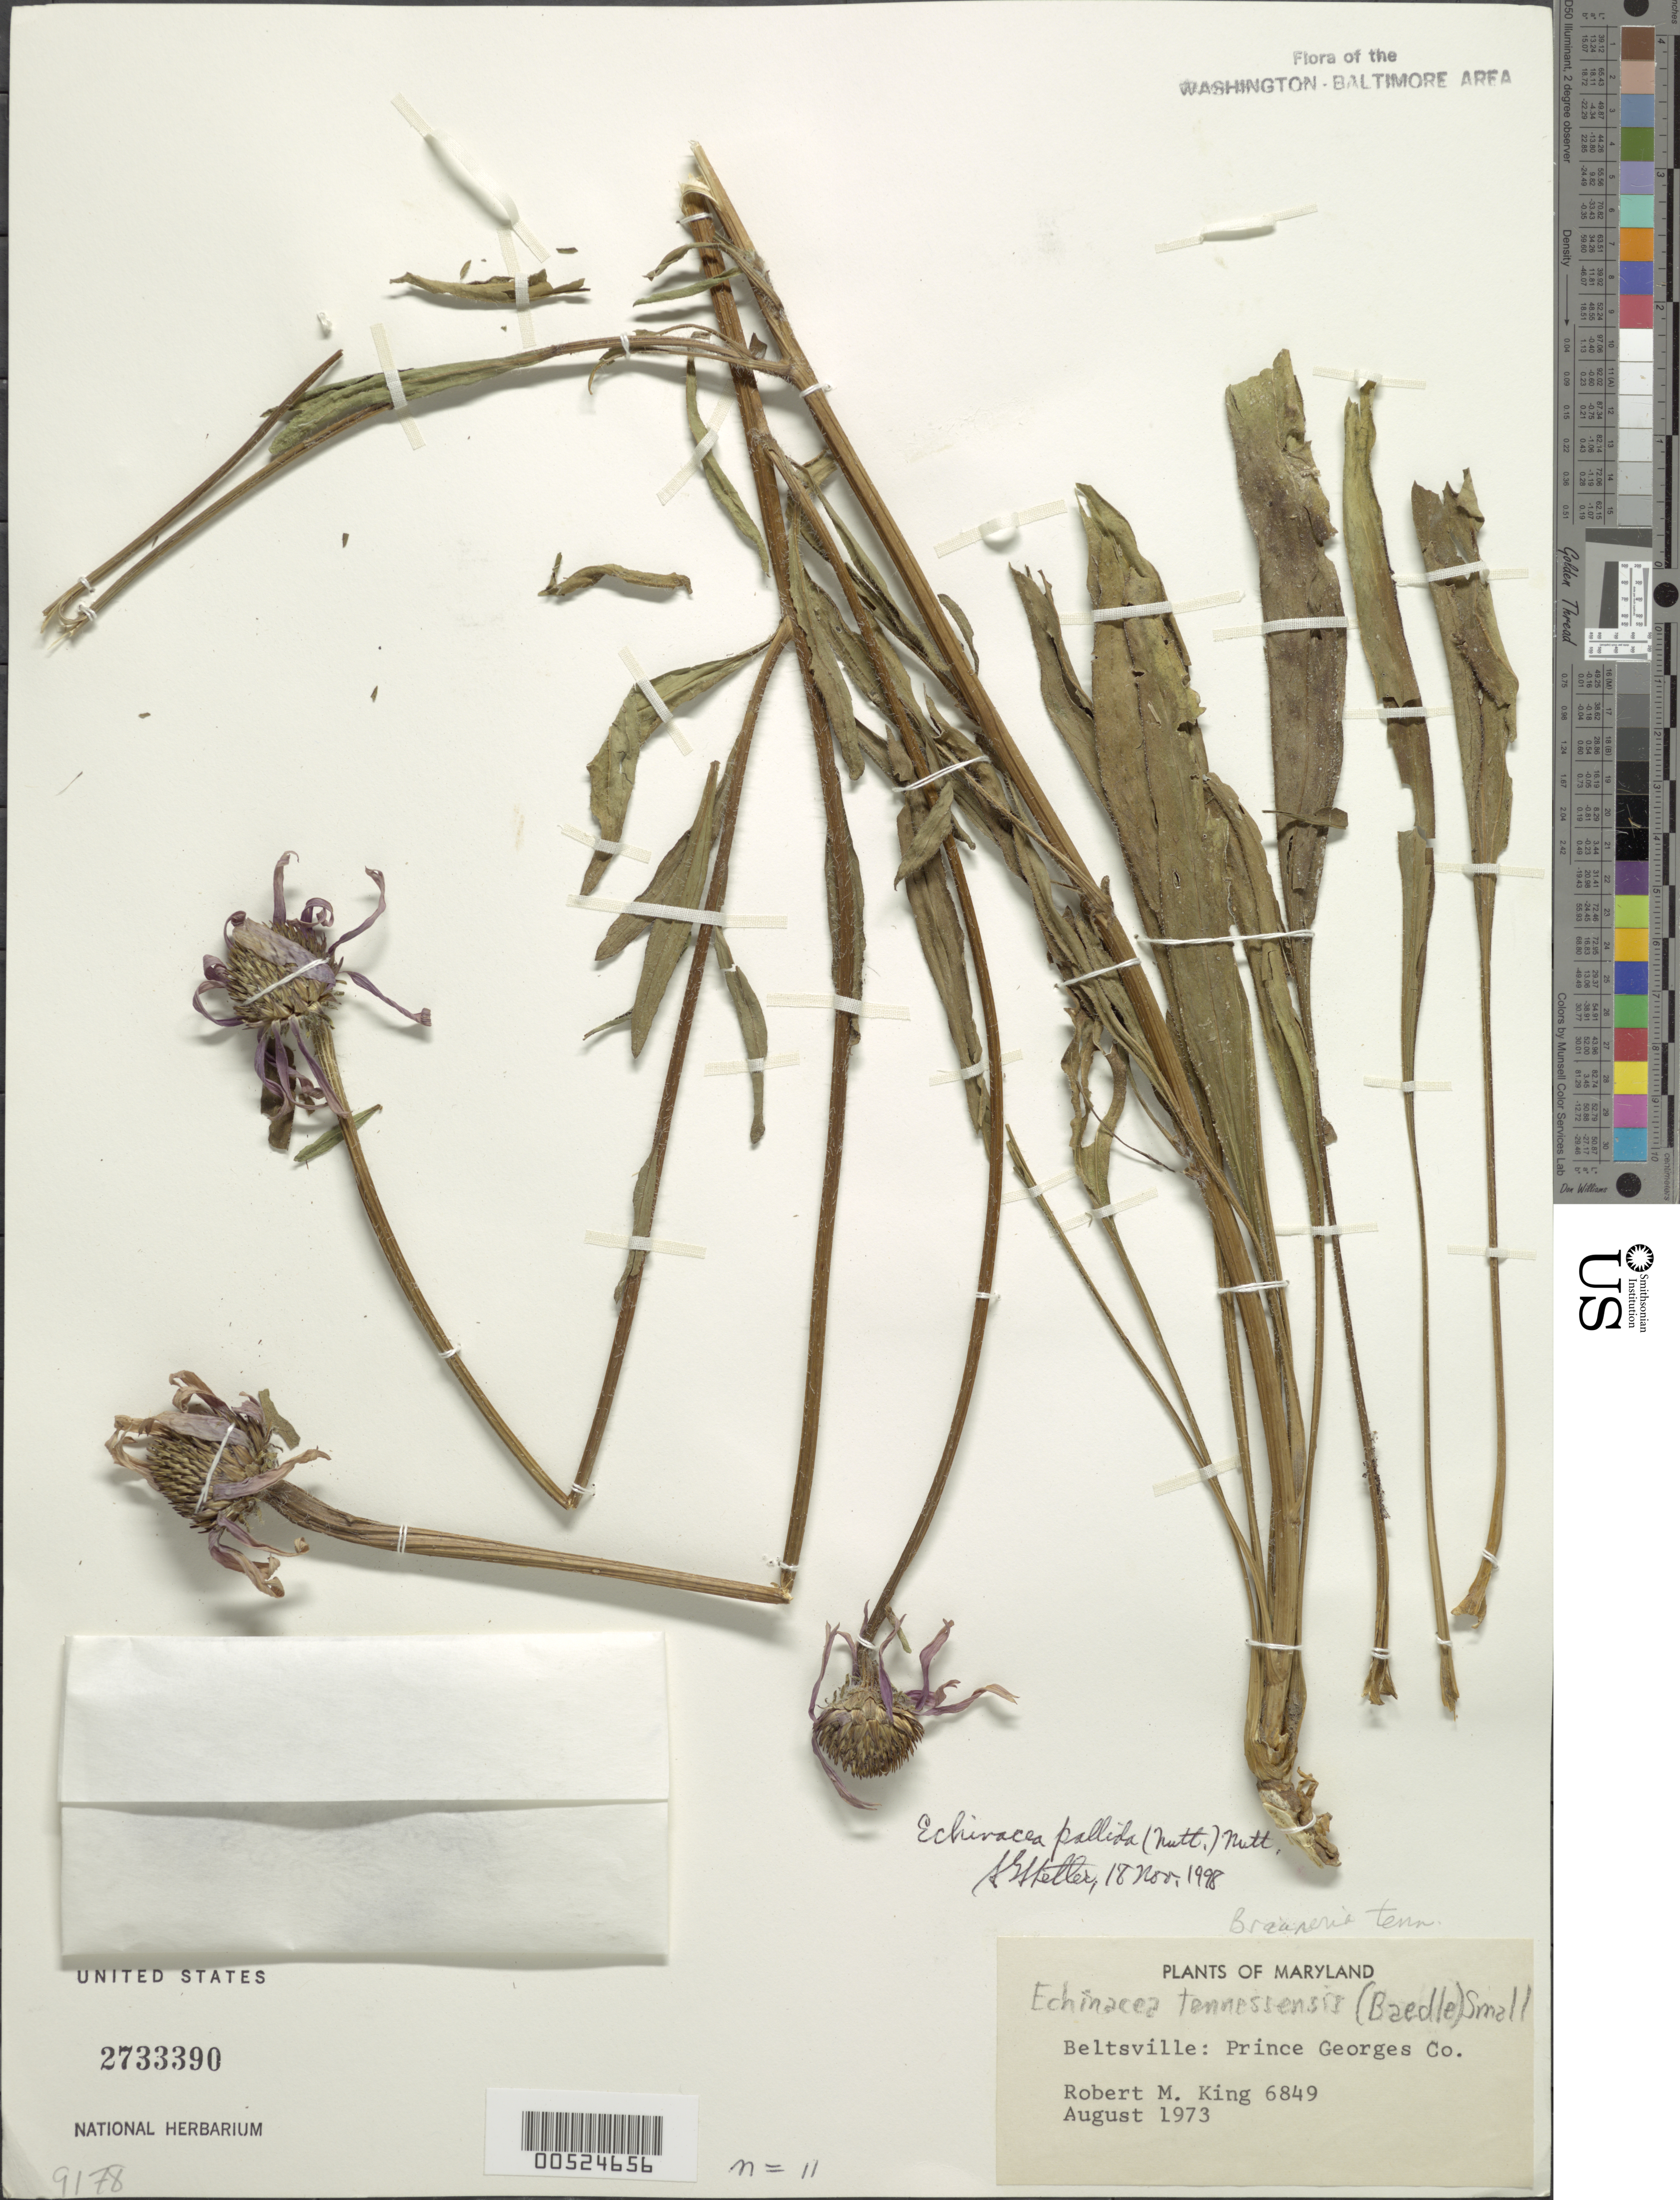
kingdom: Plantae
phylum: Tracheophyta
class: Magnoliopsida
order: Asterales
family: Asteraceae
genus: Echinacea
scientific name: Echinacea pallida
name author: (Nutt.) Nutt.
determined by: Shetler, Stanwyn G., (US), NMNH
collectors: R. M. King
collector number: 6849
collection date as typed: Aug 1973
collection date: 1973-08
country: United States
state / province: Maryland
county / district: Prince George's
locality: Beltsville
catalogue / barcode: US 2733390